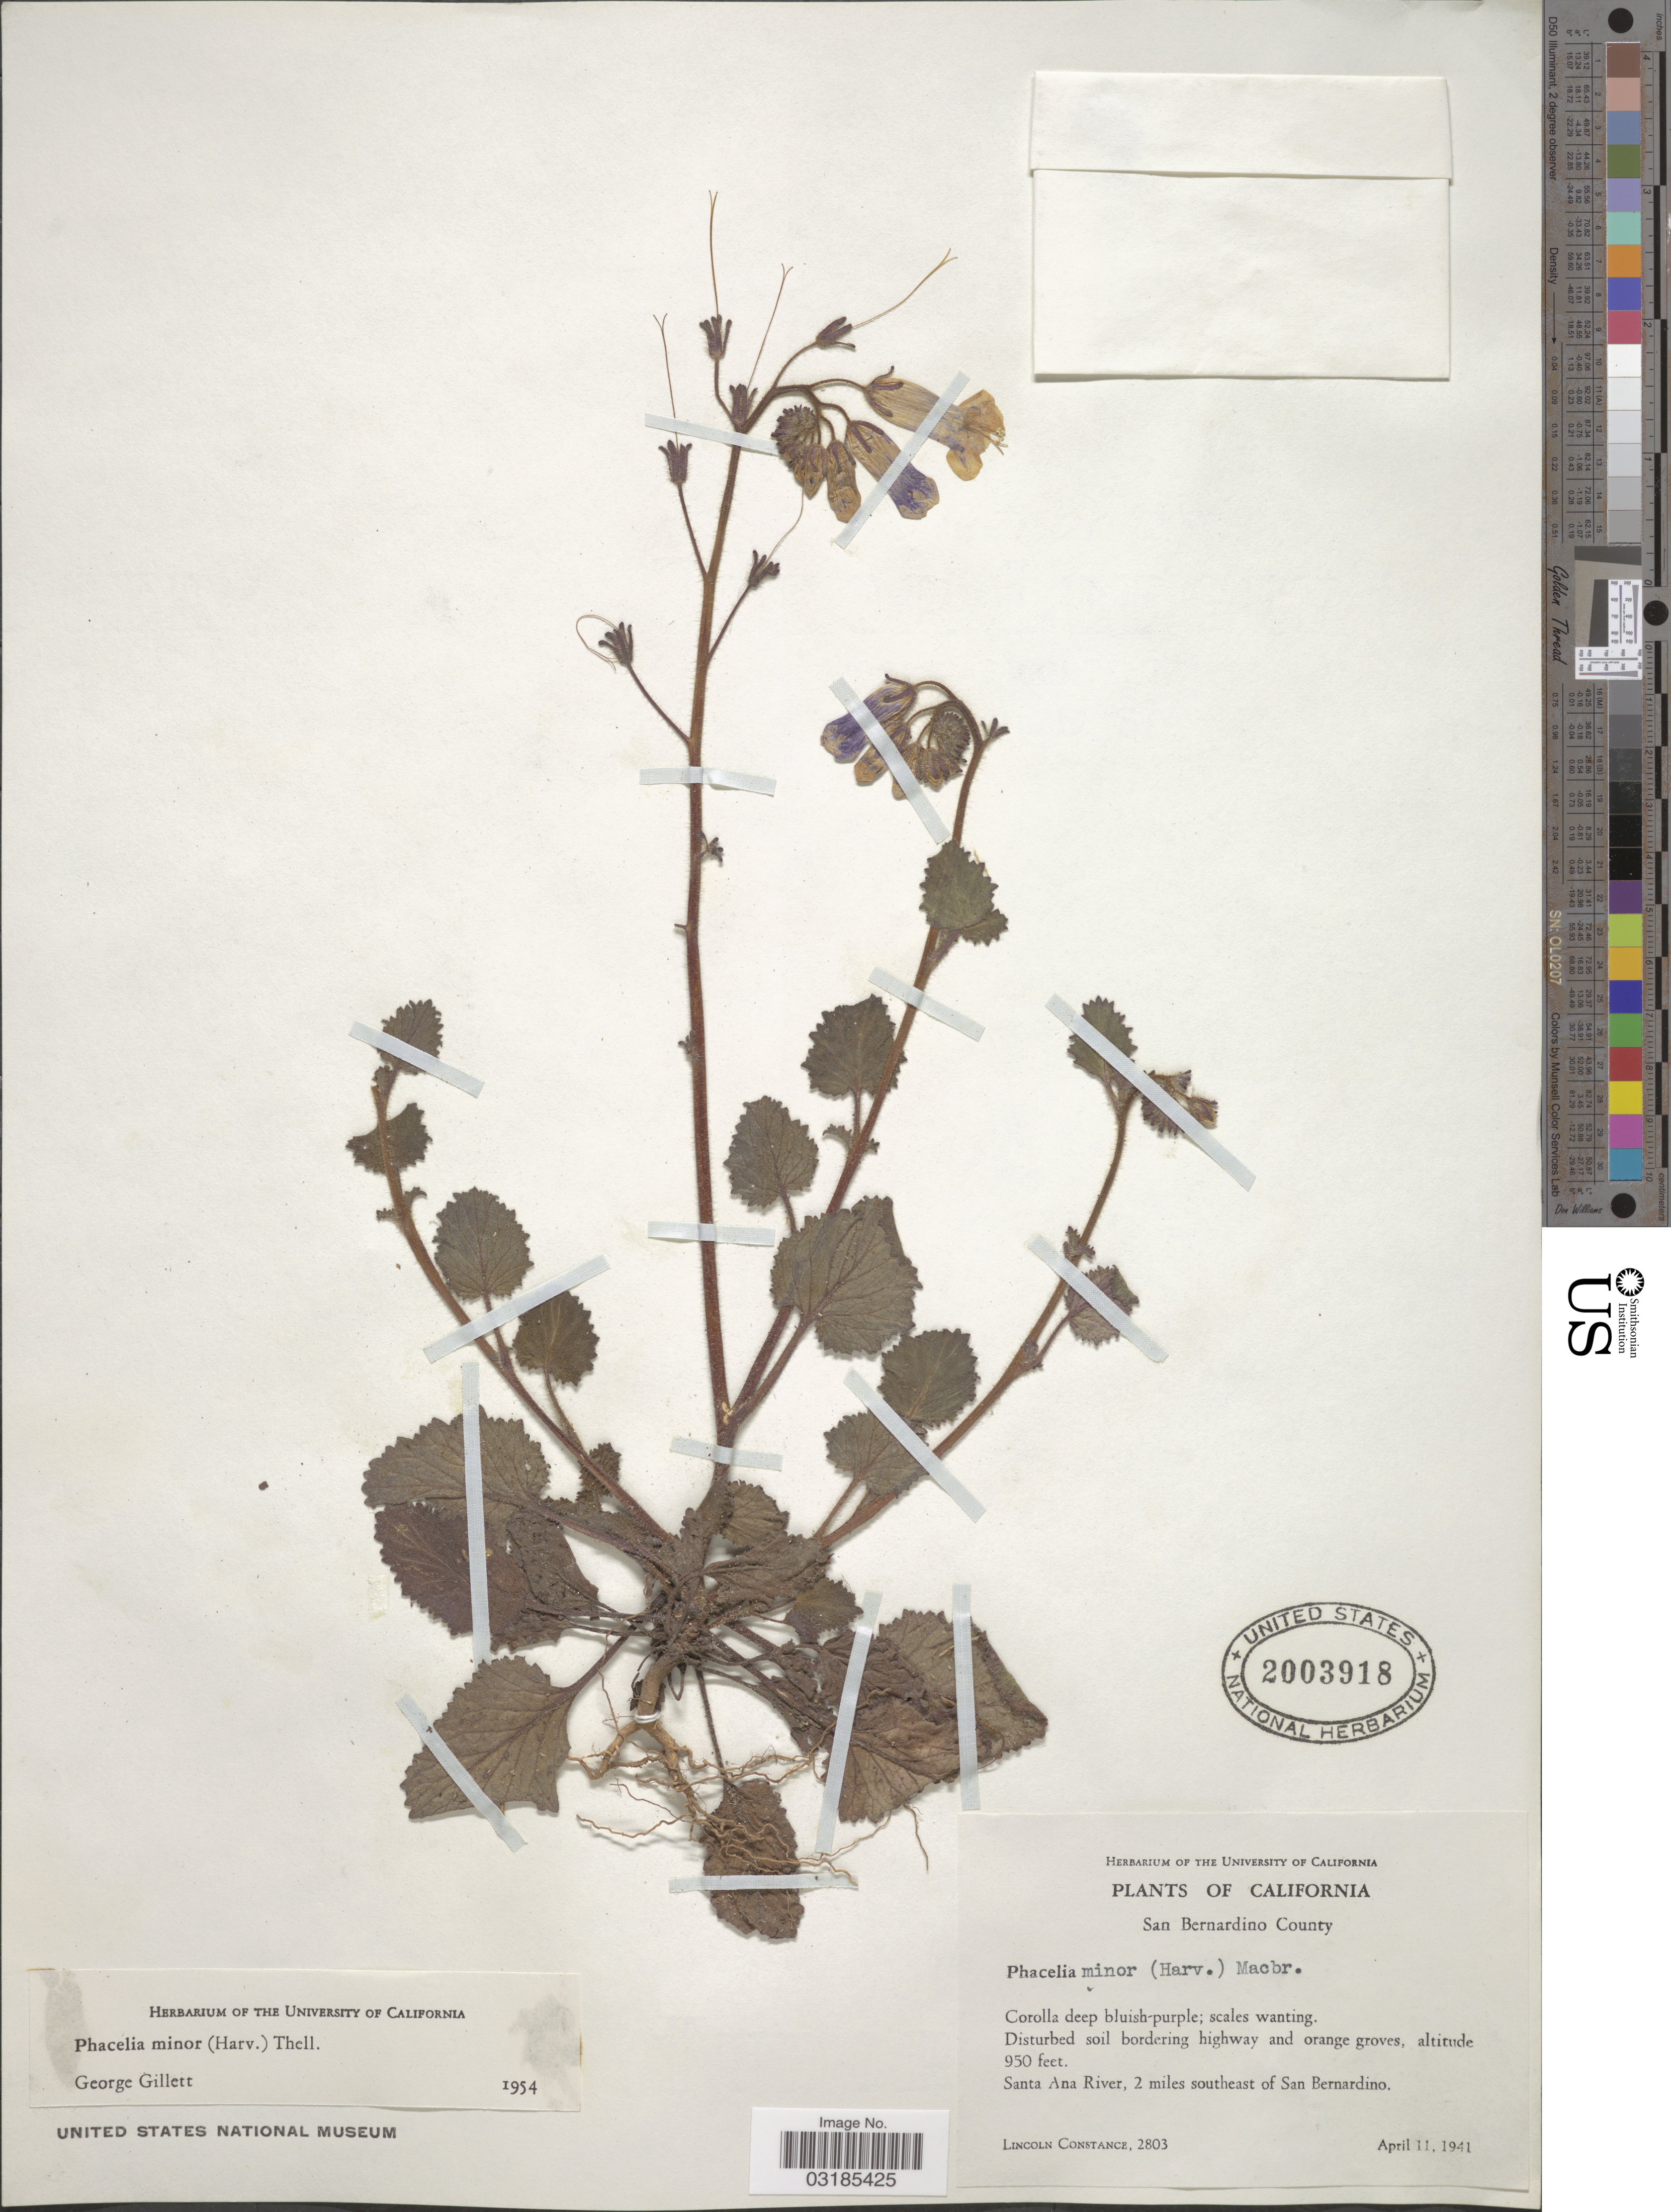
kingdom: Plantae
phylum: Tracheophyta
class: Magnoliopsida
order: Boraginales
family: Hydrophyllaceae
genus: Phacelia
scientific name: Phacelia minor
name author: (Harv.) Thell.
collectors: L. Constance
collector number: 2803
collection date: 1941-04-11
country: United States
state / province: California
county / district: San Bernardino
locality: San Bernardino County. Disturbed soil bordering highway and orange groves. Santa Ana River, 2 miles southeast of San Bernardino.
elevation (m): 290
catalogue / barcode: US 2003918